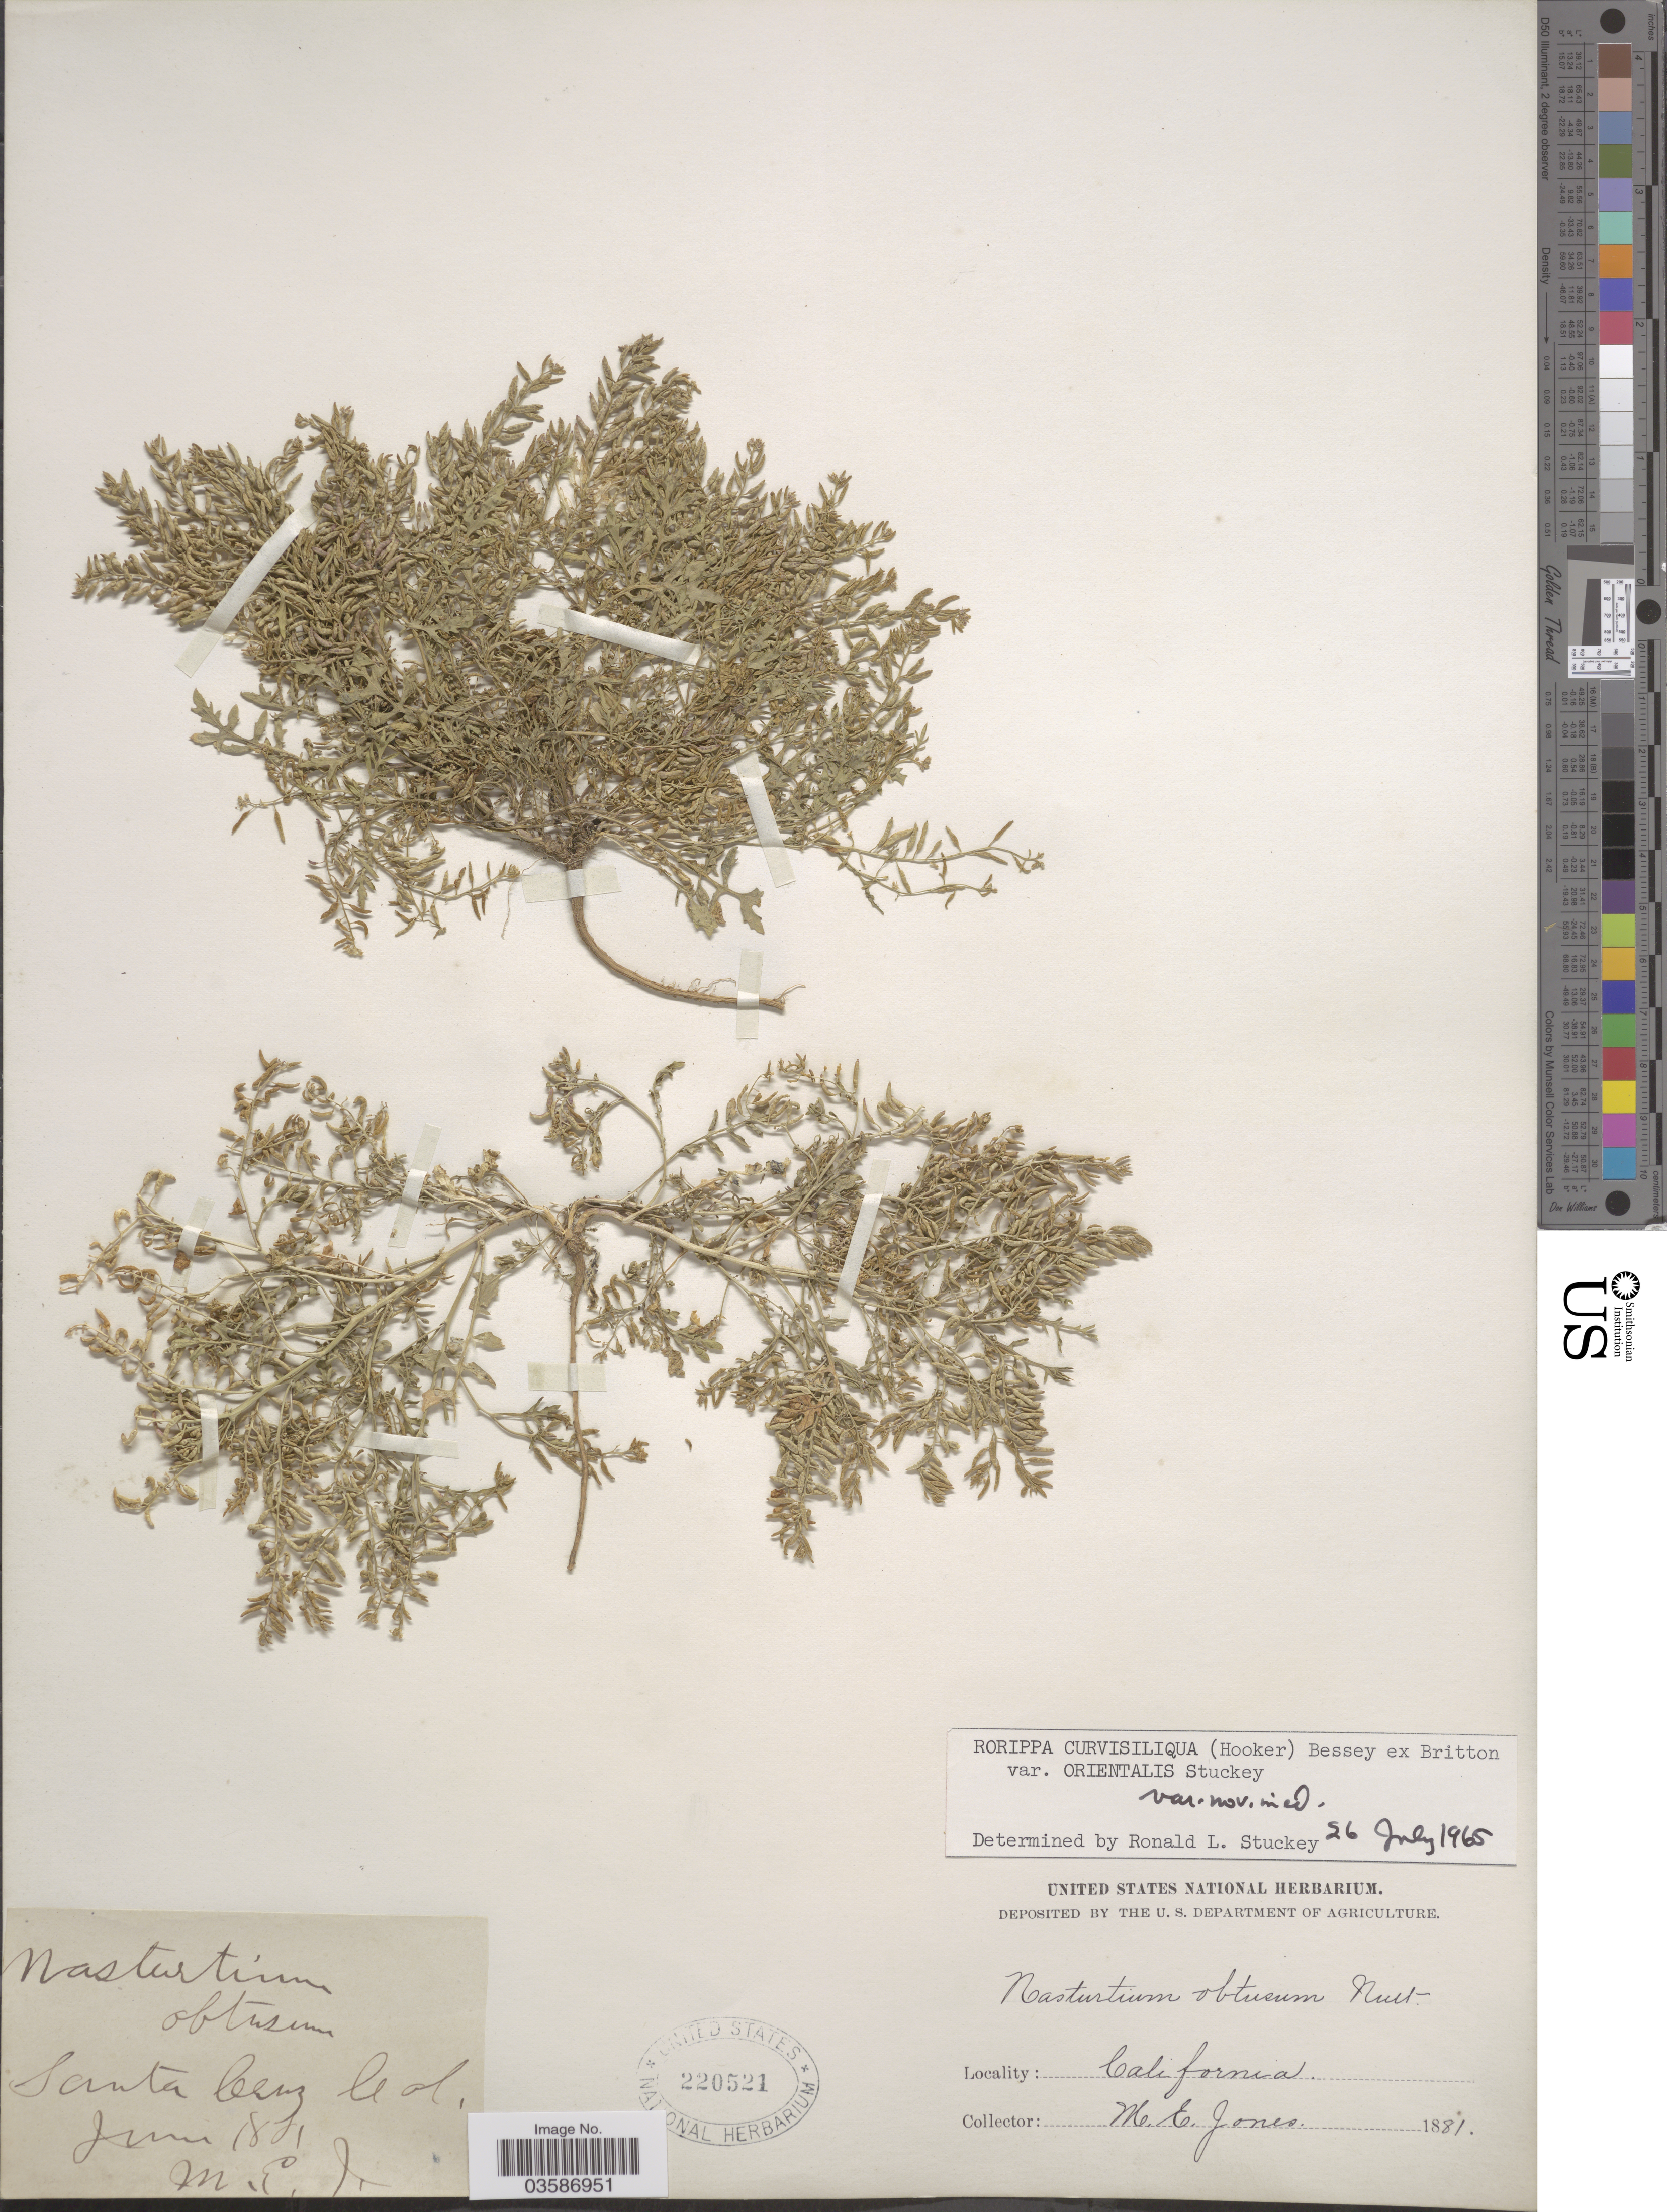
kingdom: Plantae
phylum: Tracheophyta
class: Magnoliopsida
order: Brassicales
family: Brassicaceae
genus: Rorippa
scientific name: Rorippa curvisiliqua var. orientalis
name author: Stuckey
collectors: M. E. Jones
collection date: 1881-06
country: United States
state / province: California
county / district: Santa Cruz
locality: Santa Cruz.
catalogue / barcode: US 220521